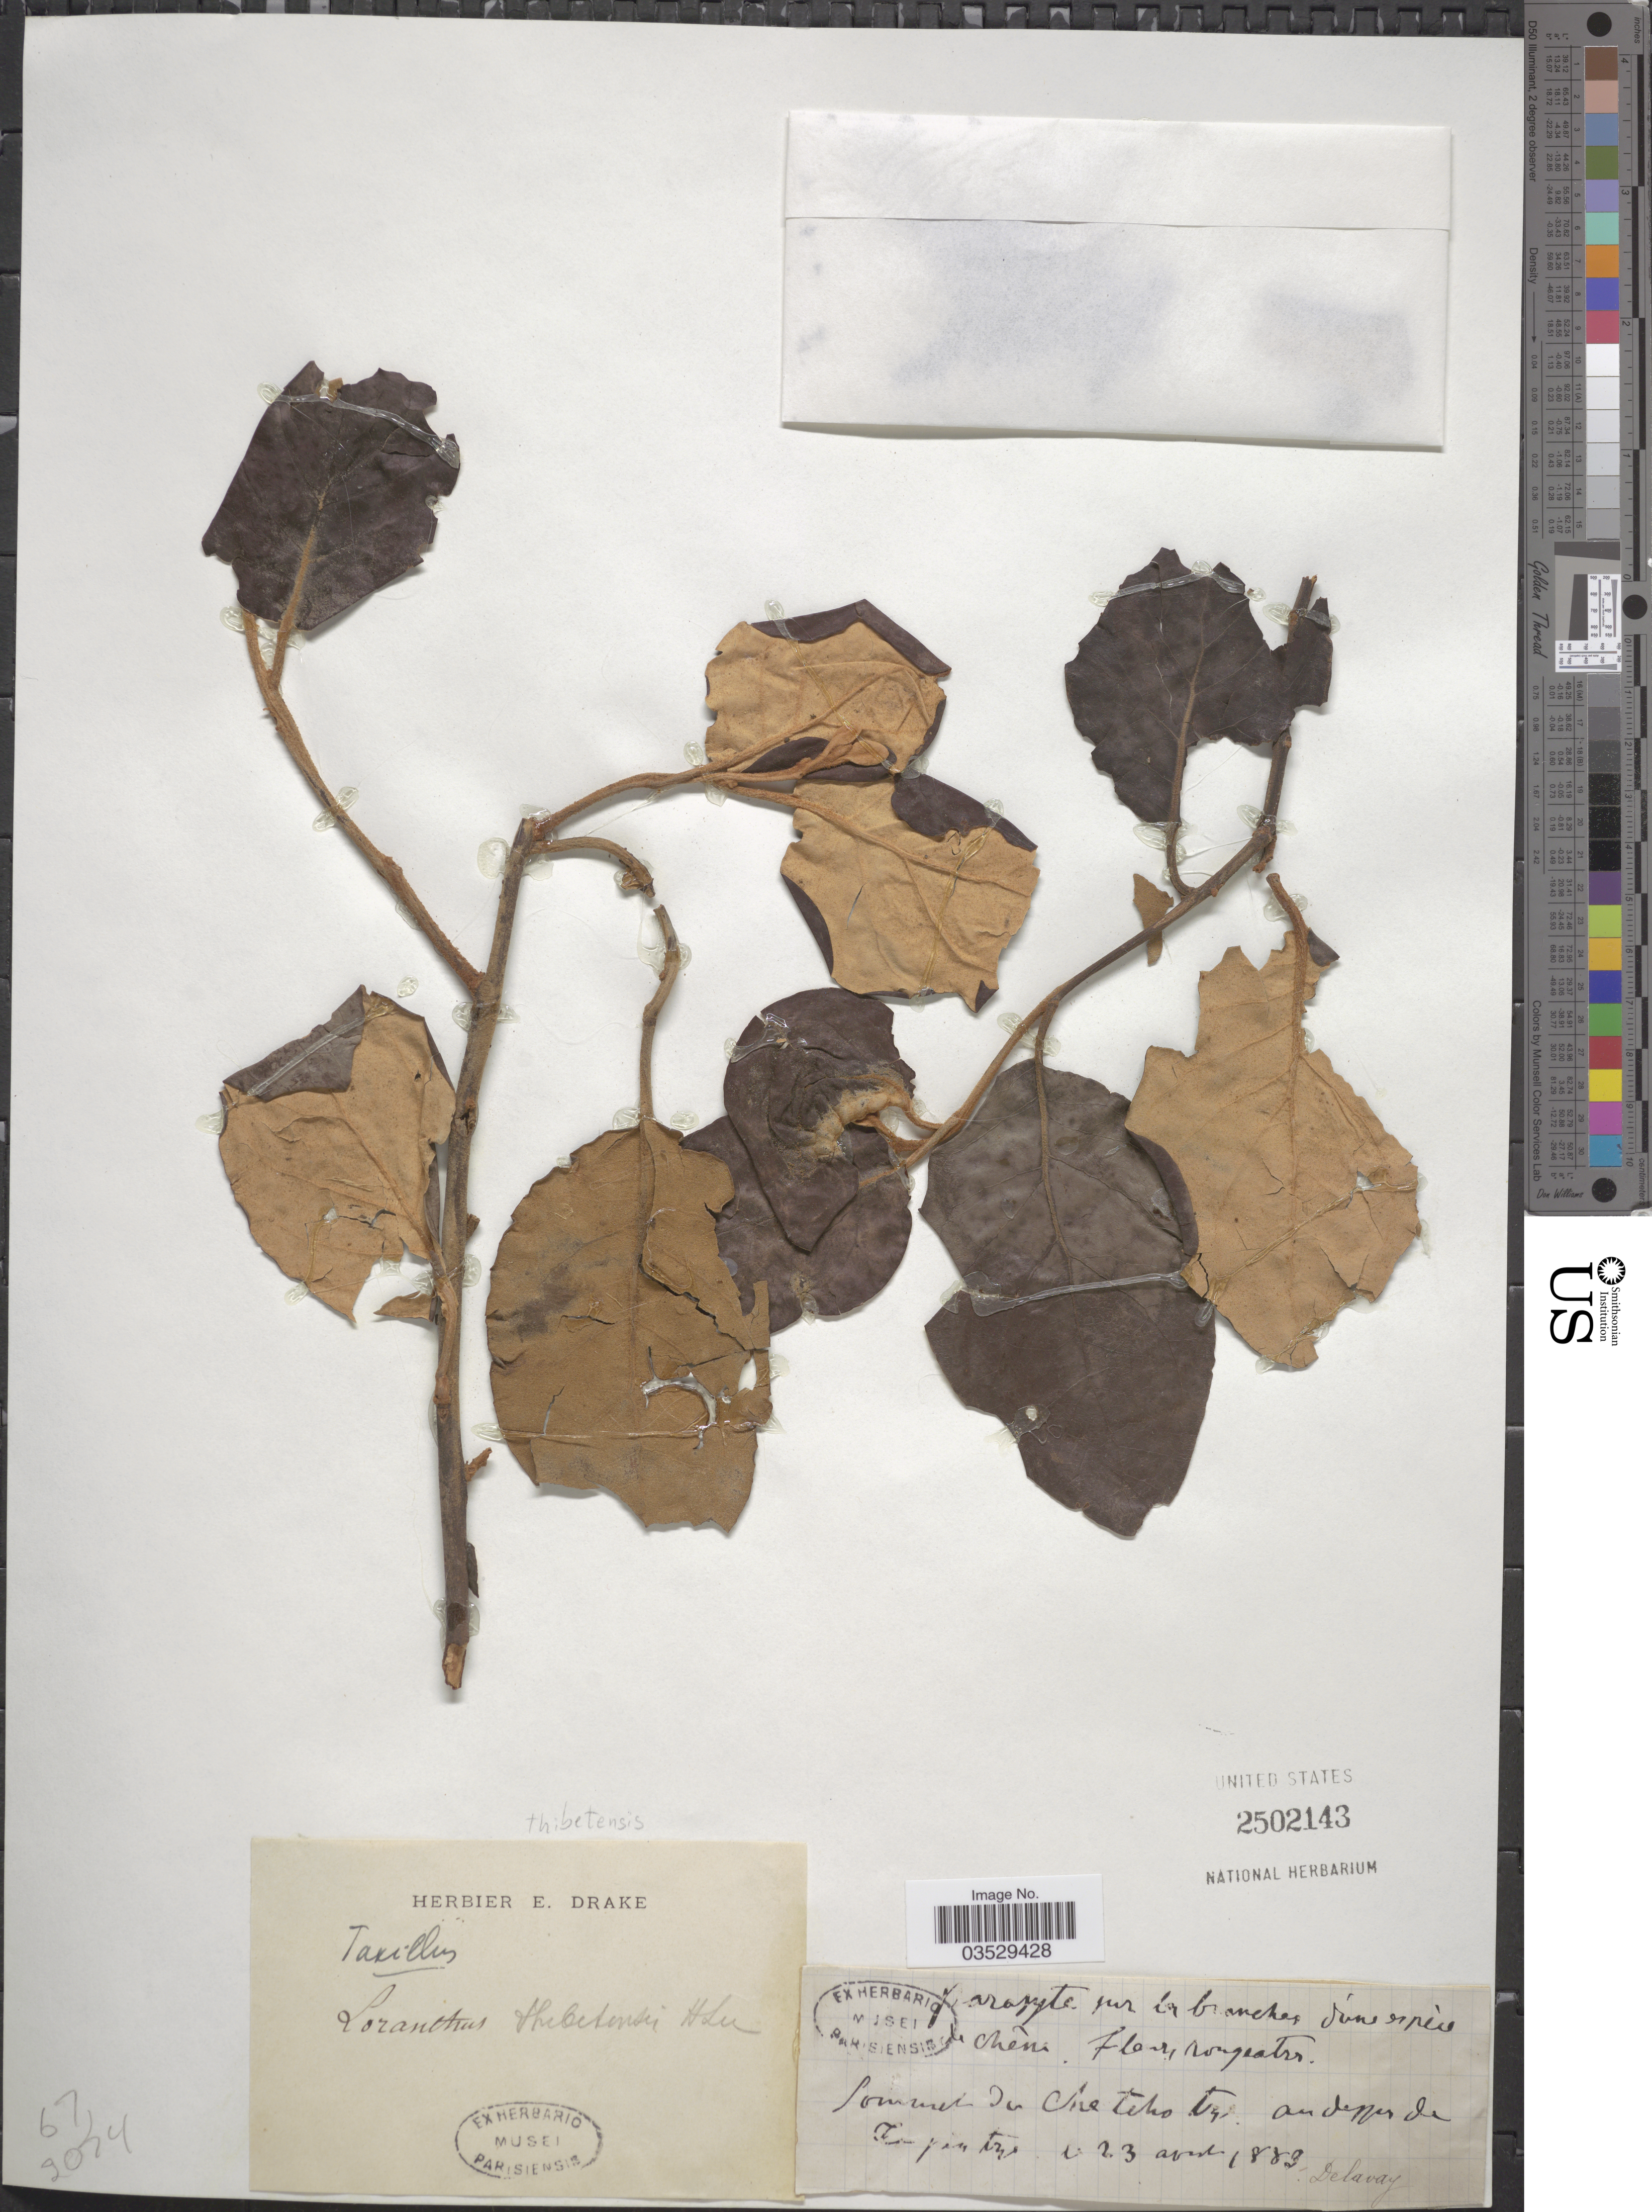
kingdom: Plantae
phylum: Tracheophyta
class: Magnoliopsida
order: Santalales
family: Loranthaceae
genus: Taxillus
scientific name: Taxillus thibetensis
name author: Danser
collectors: Delavay, --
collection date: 1883-08-23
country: China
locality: Sommet du Chetehotu, andepes de Tupintu. [interpreted]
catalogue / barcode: US 2502143